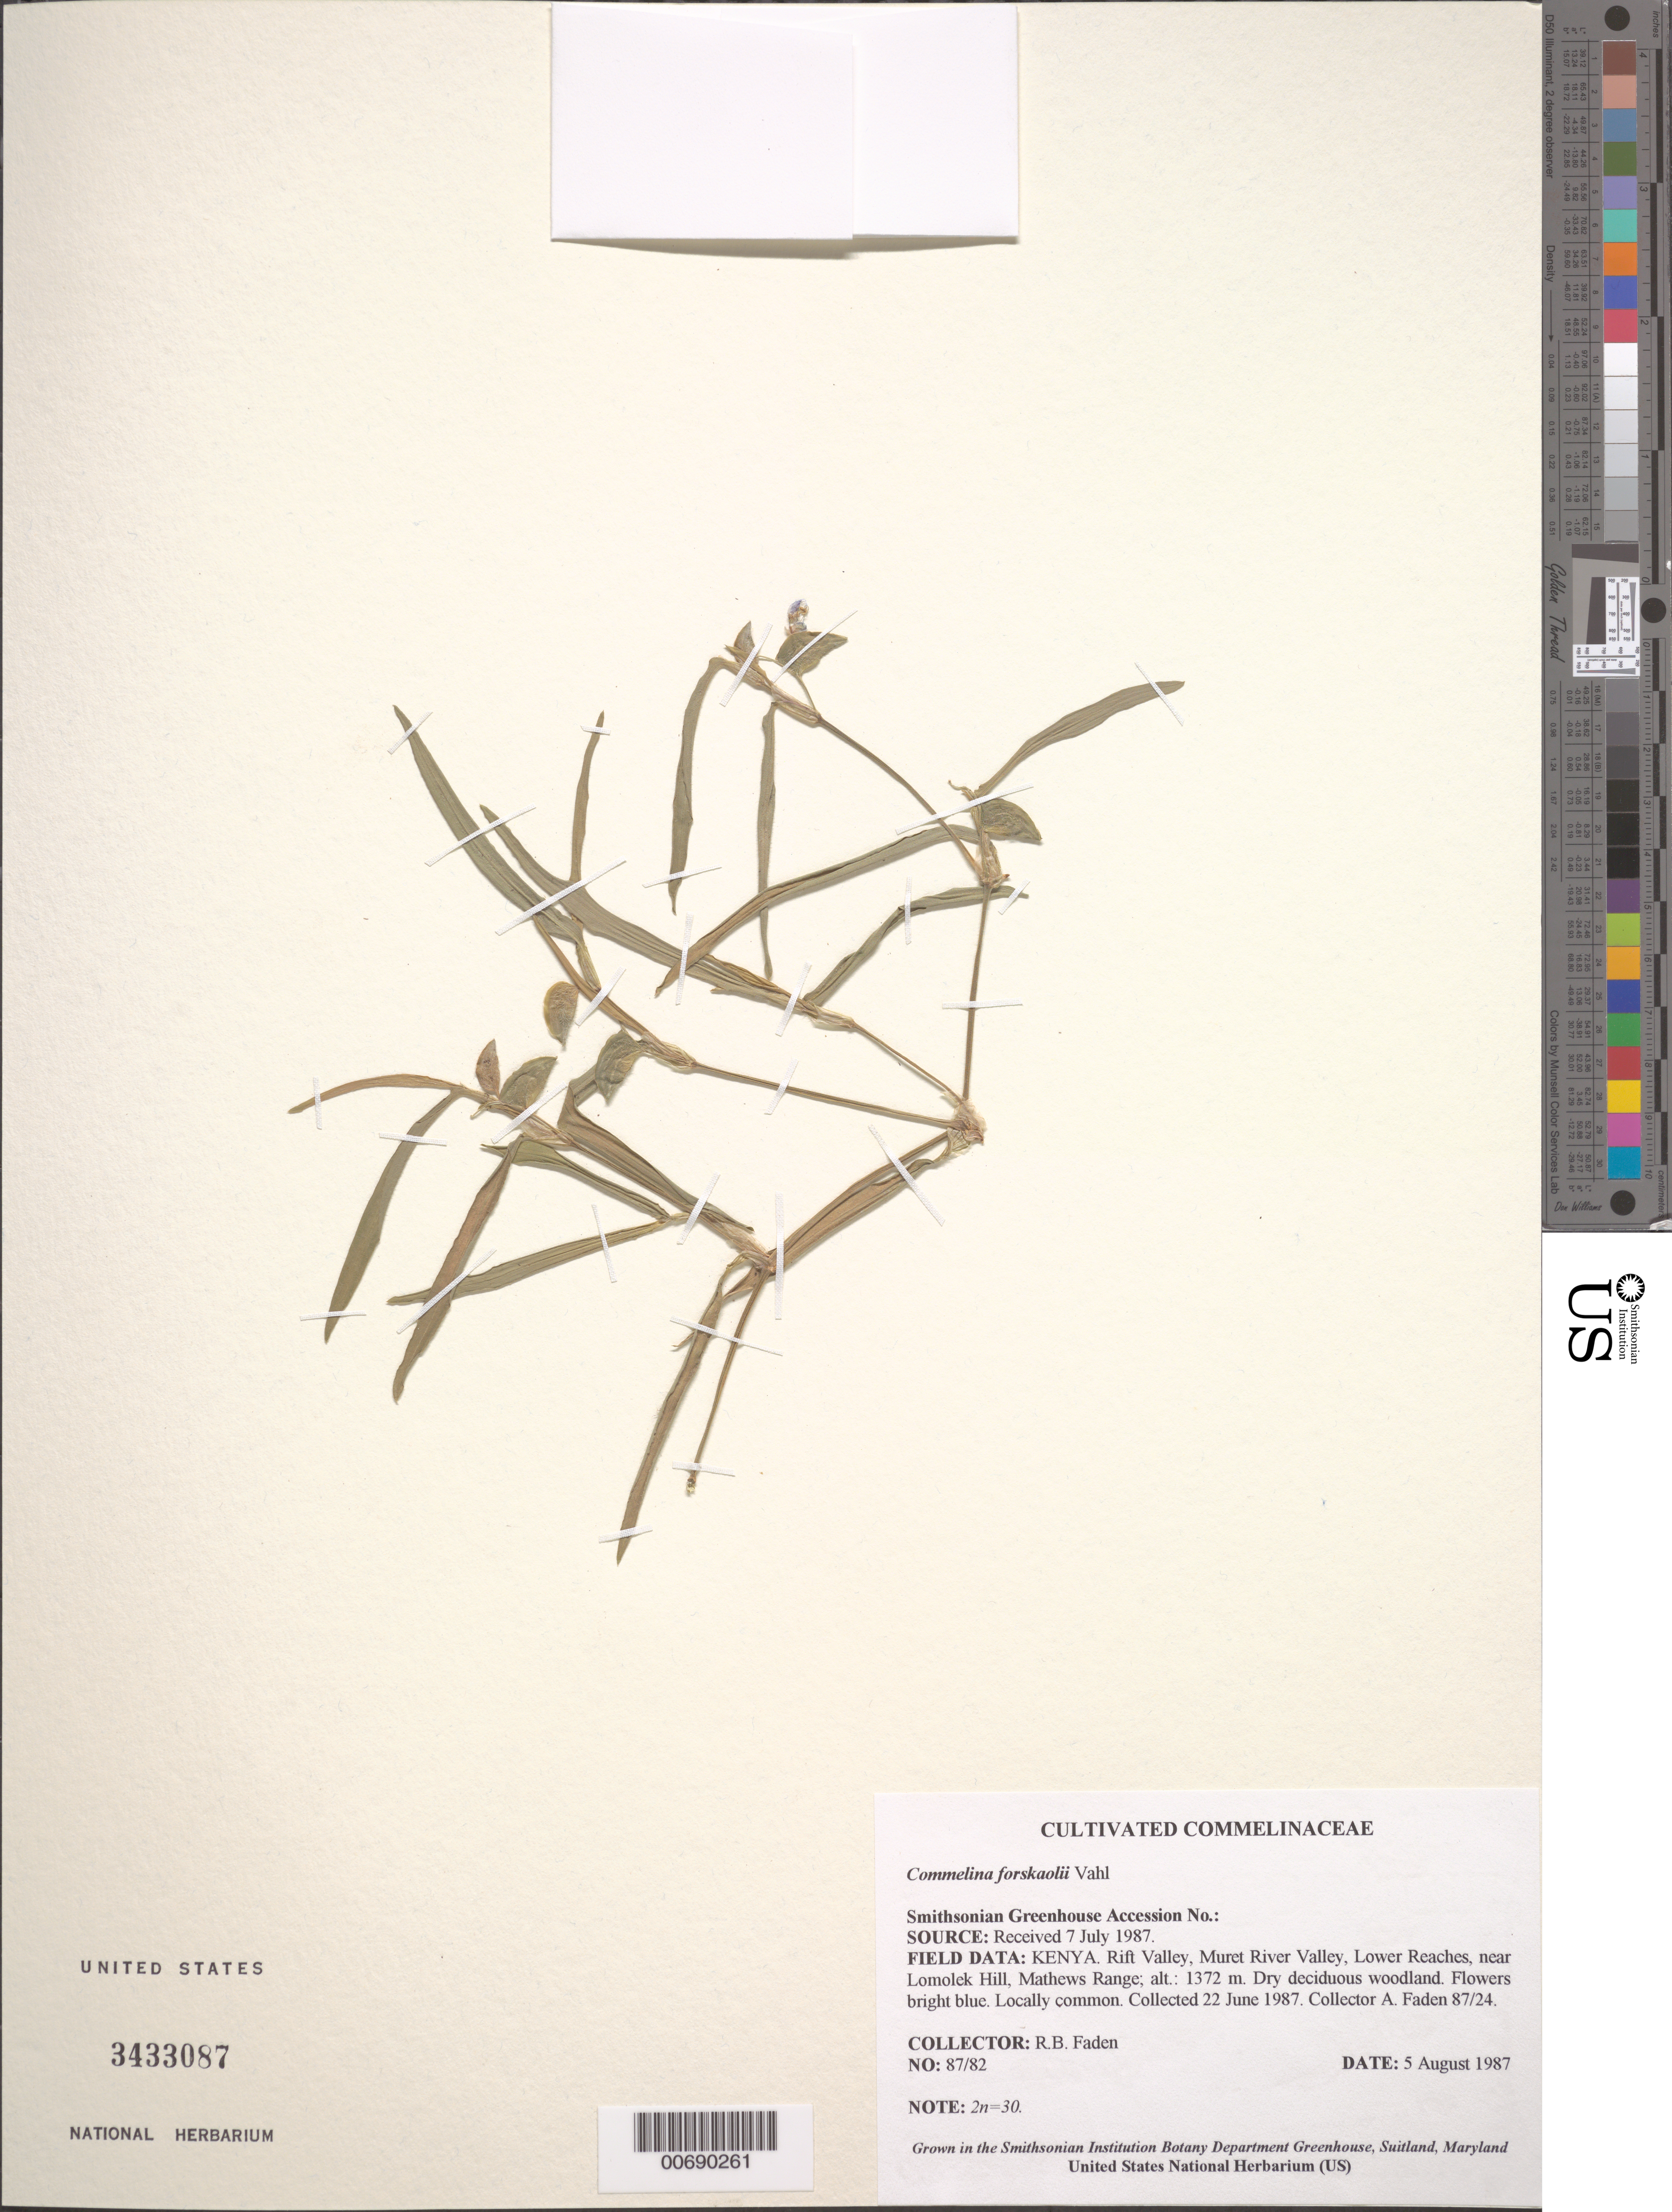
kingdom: Plantae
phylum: Tracheophyta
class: Liliopsida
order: Commelinales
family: Commelinaceae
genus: Commelina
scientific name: Commelina forskaolii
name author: Vahl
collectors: R. B. Faden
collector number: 87-82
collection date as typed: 05 Aug 1987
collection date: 1987-08-05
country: Kenya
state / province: Samburu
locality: Muret River Valley, Lower Reaches, near Lomolek Hill, Mathews Range.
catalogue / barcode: US 3433087